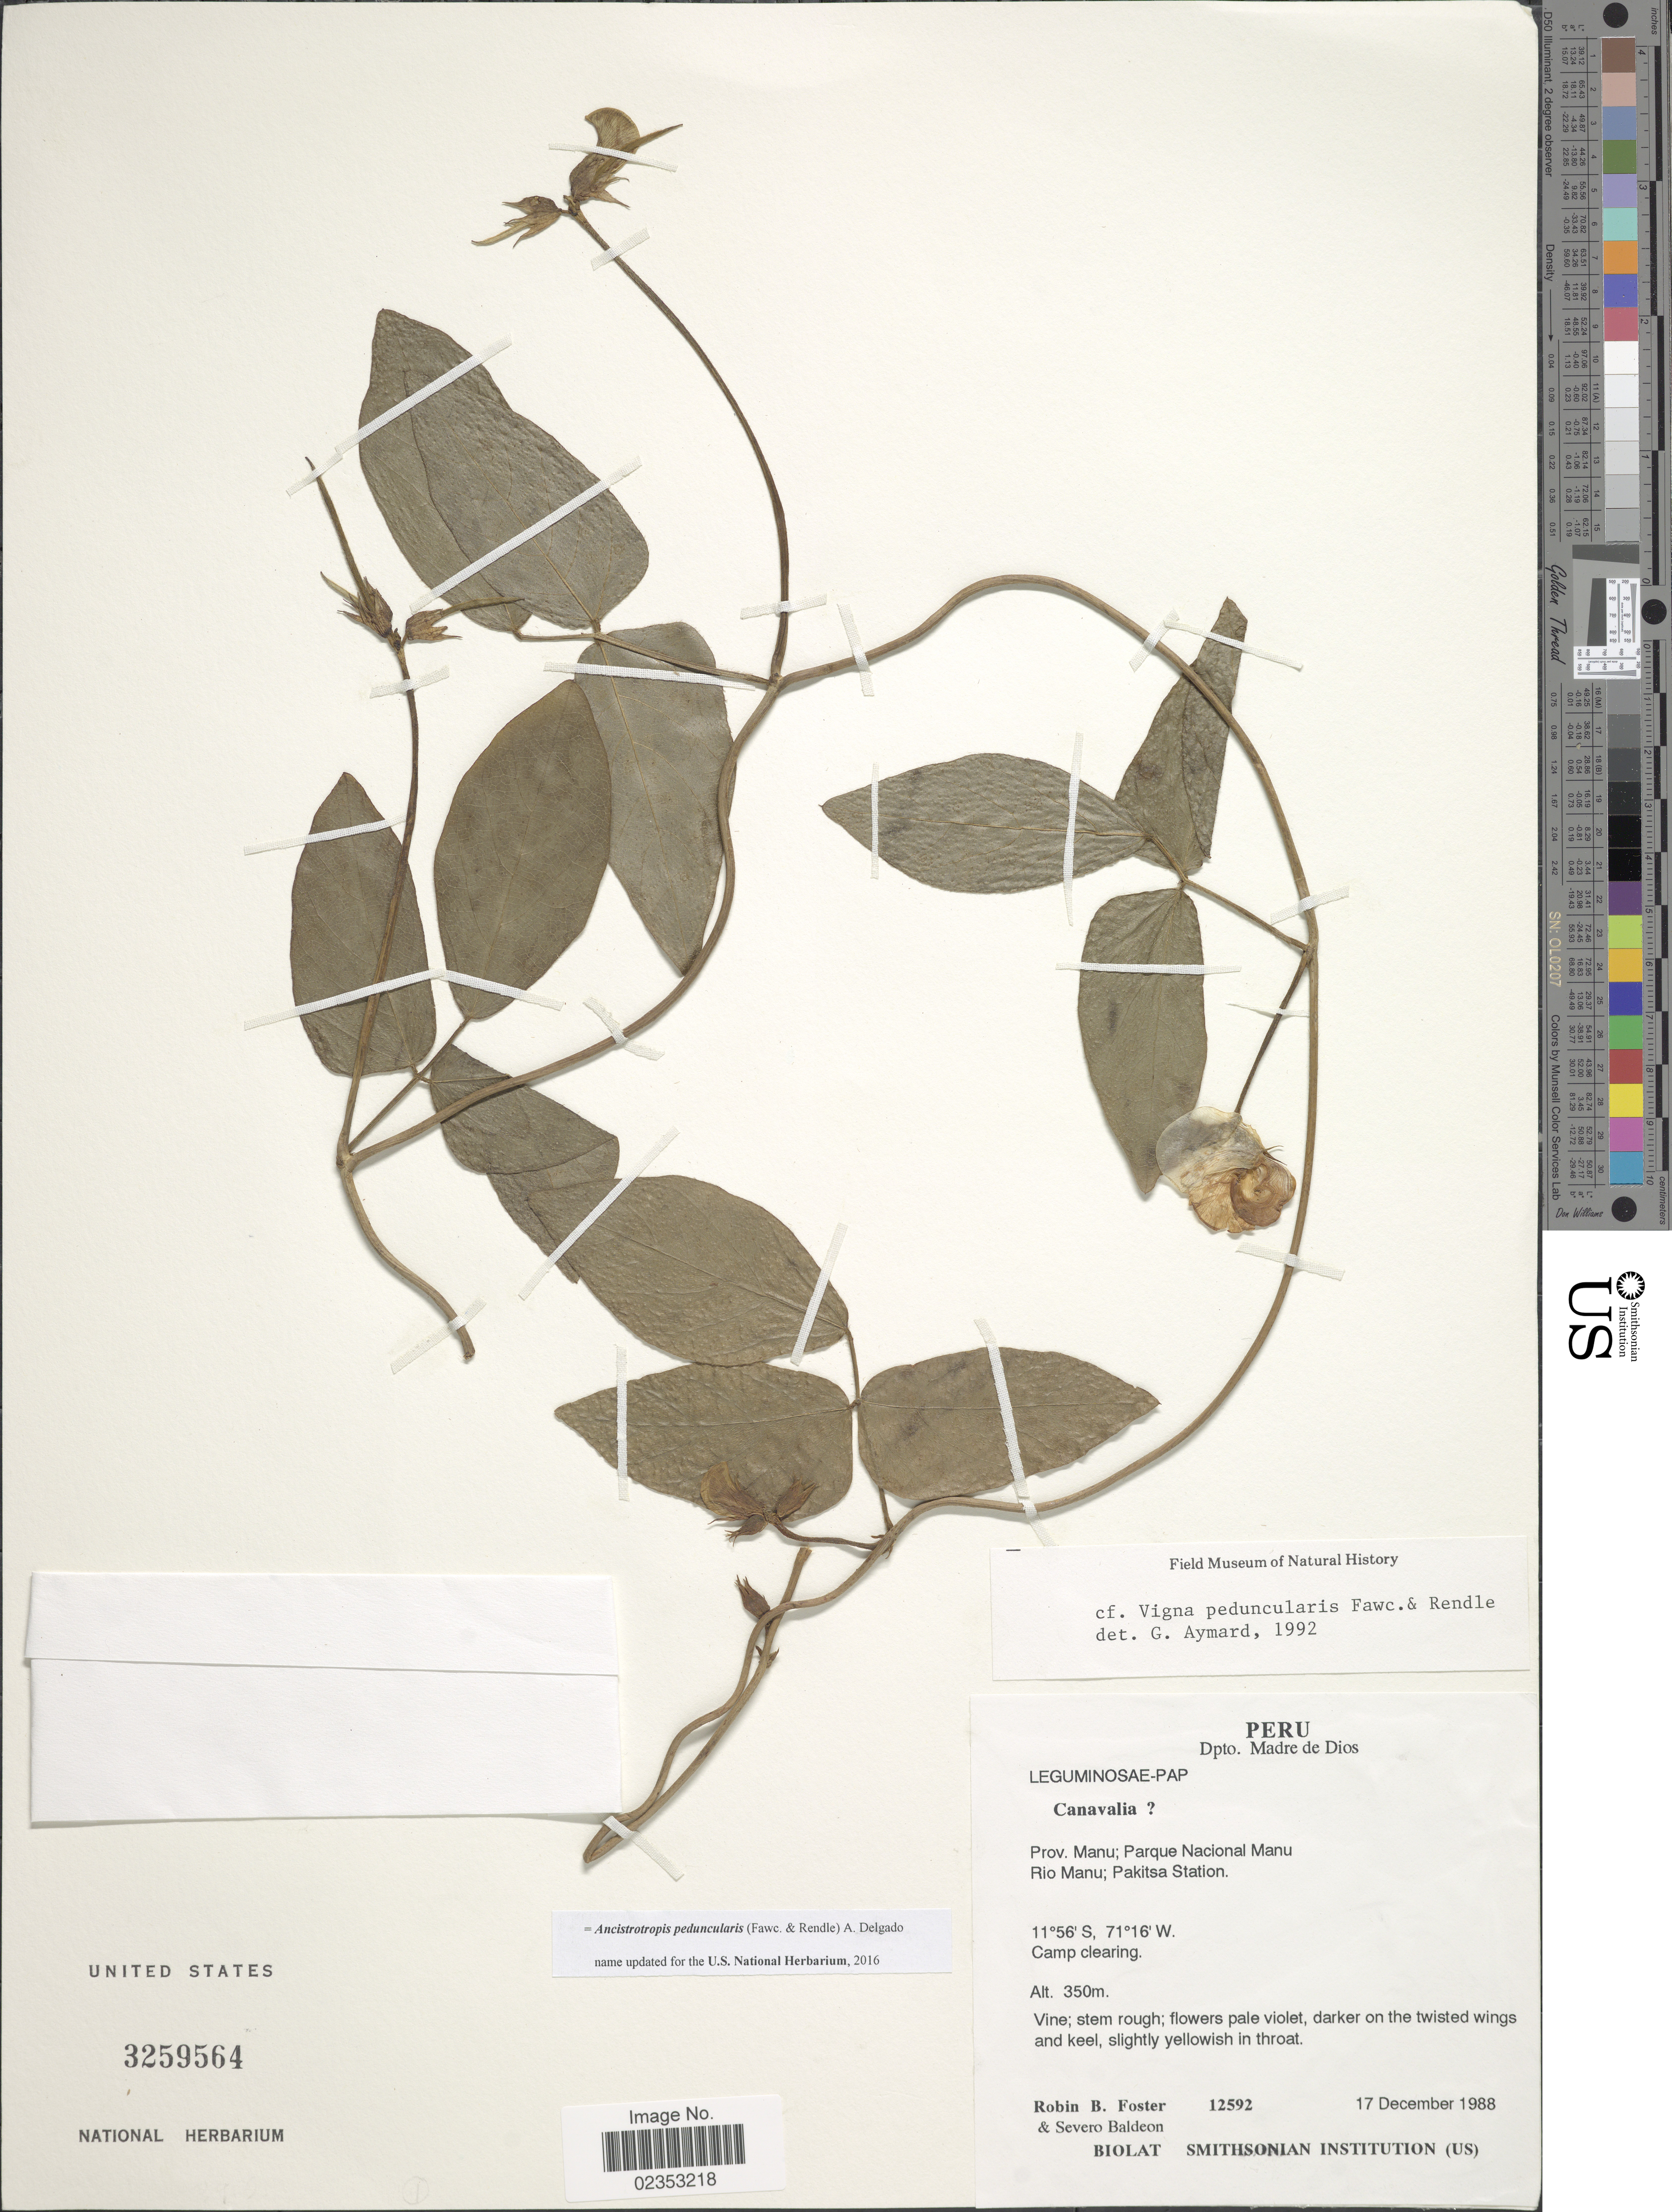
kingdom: Plantae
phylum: Tracheophyta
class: Magnoliopsida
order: Fabales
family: Fabaceae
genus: Ancistrotropis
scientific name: Ancistrotropis peduncularis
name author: (Fawc. & Rendle) A. Delgado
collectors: R. B. Foster & S. Baldeon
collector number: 12592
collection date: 1988-12-17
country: Peru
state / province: Madre de Dios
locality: Prov. Manu; Parque Nacional Manu. Rio Manu; Pakitsa Station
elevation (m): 350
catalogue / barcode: US 3259564